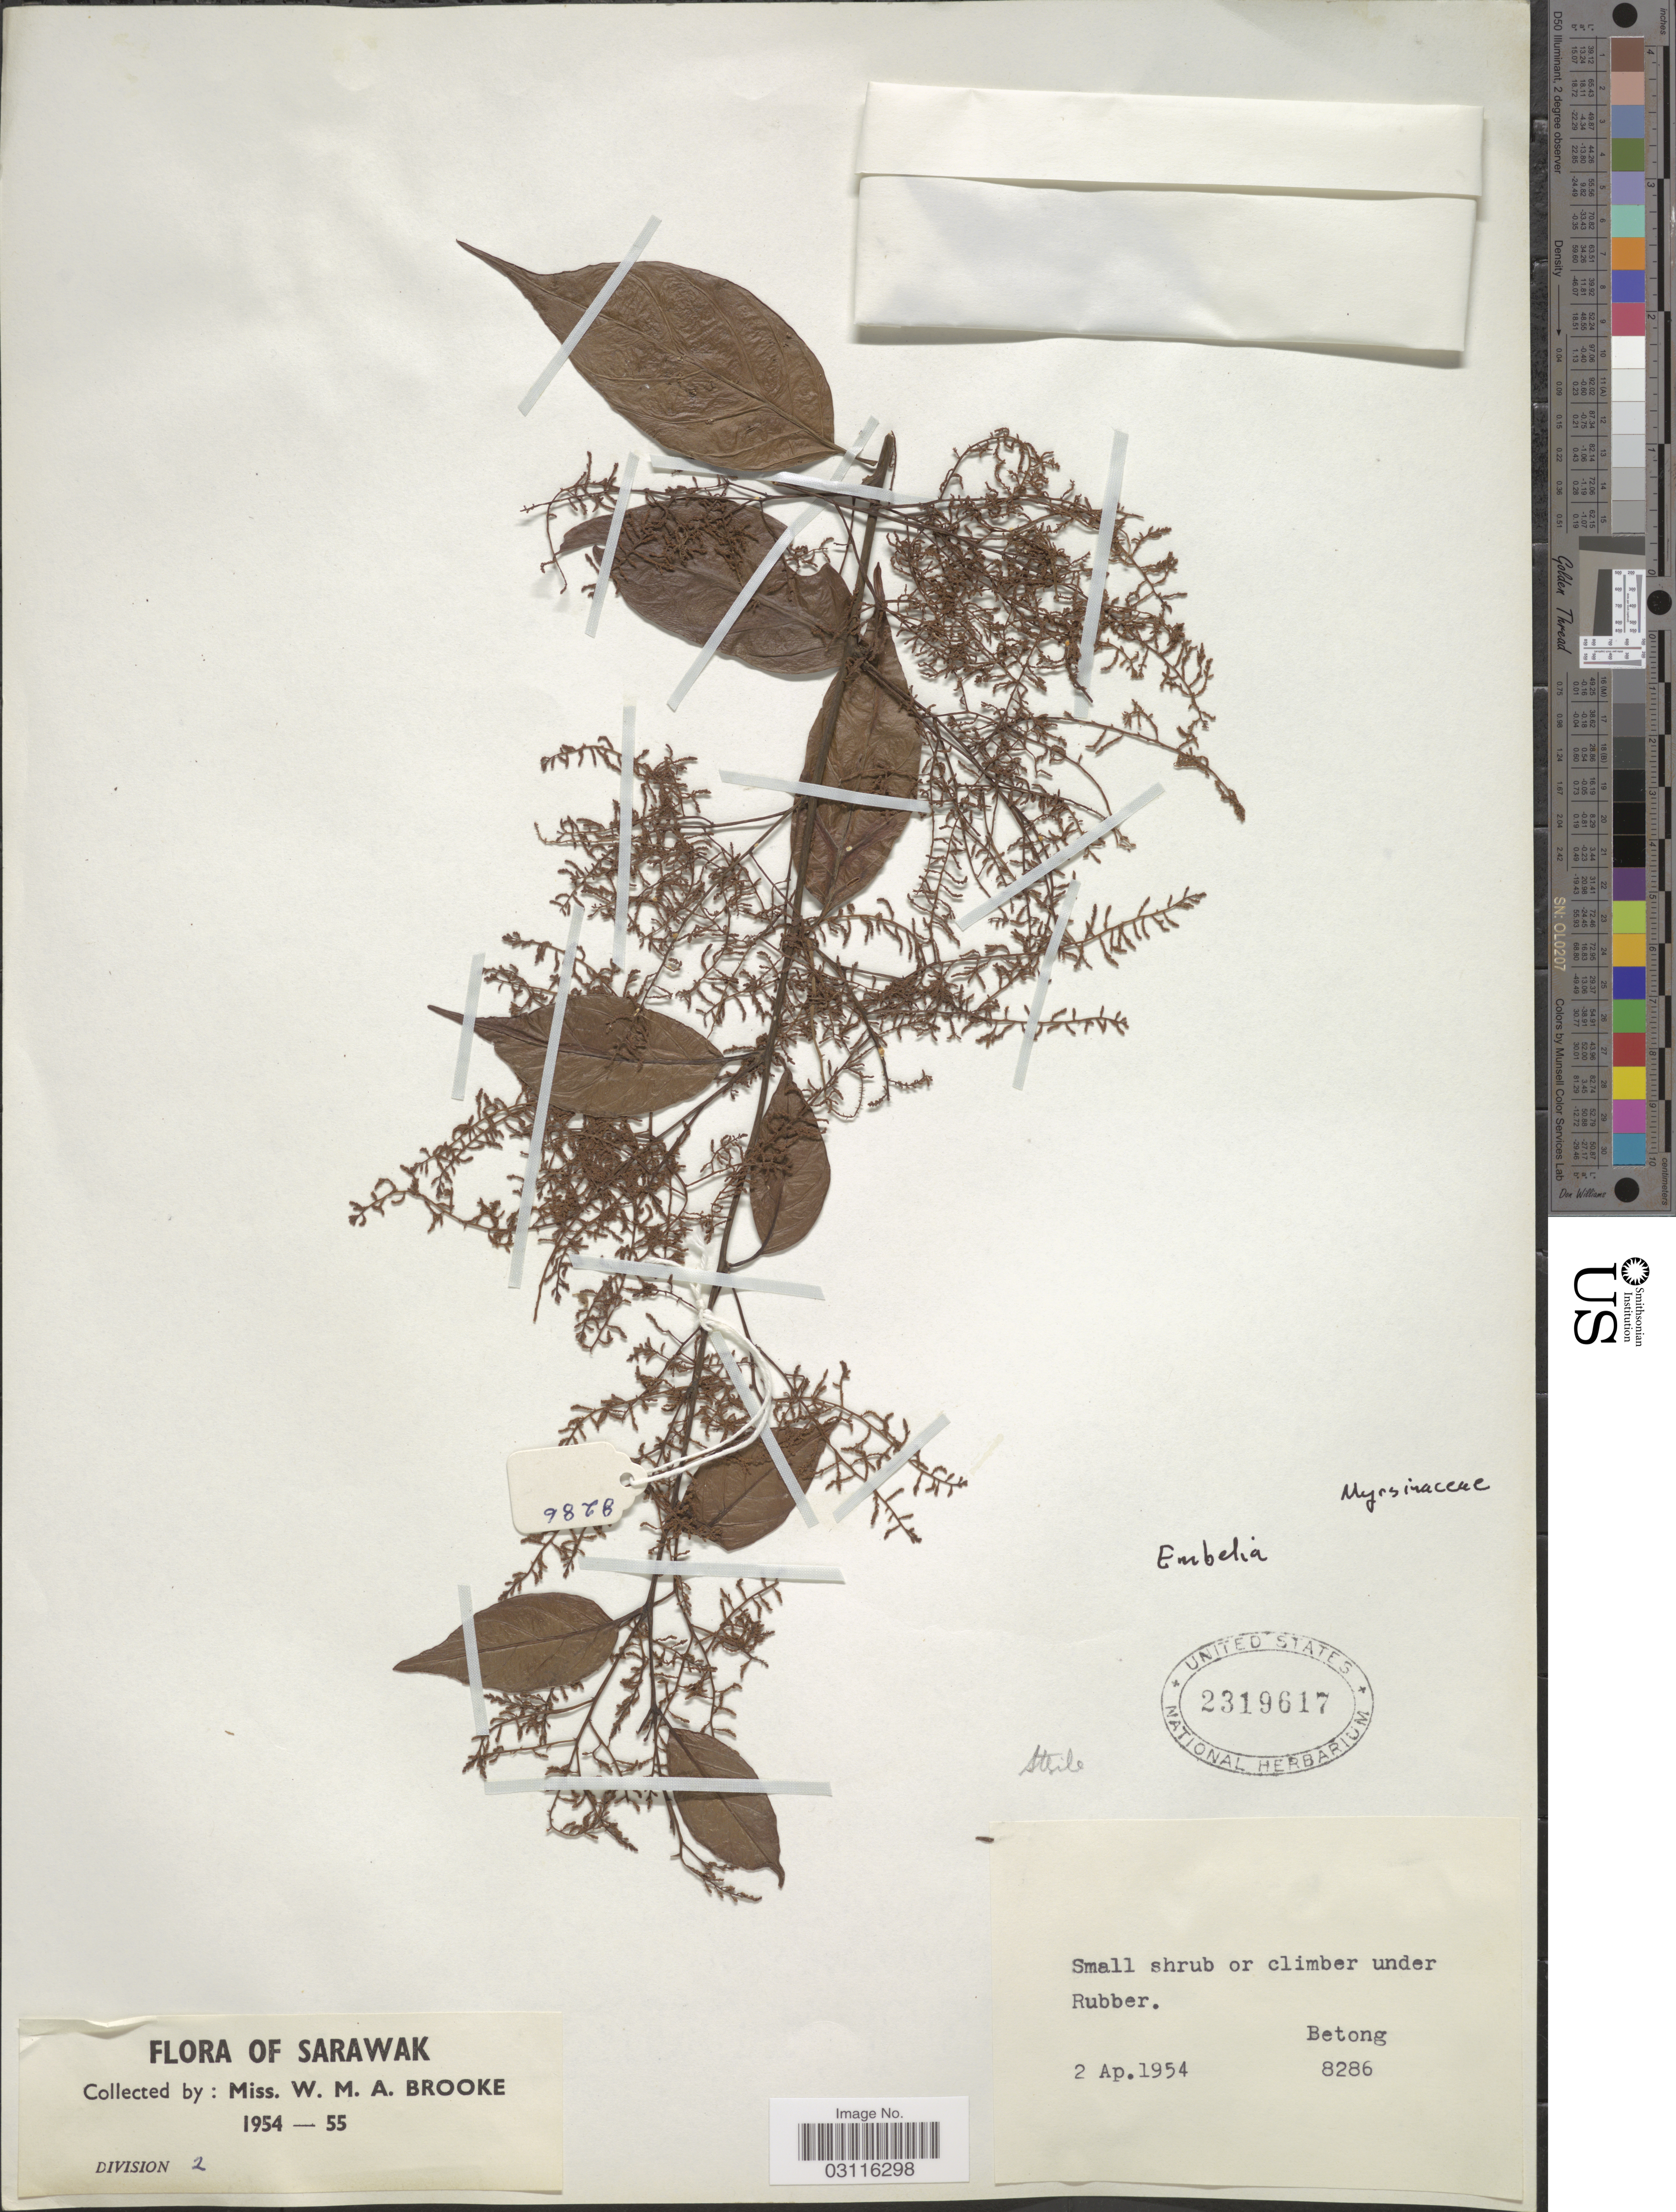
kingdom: Plantae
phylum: Tracheophyta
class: Magnoliopsida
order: Ericales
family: Primulaceae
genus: Embelia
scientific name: Embelia sp.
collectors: W. Brooke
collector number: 8286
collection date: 1954-04-02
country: Malaysia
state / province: Sarawak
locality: Division 2. Betong.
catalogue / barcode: US 2319617